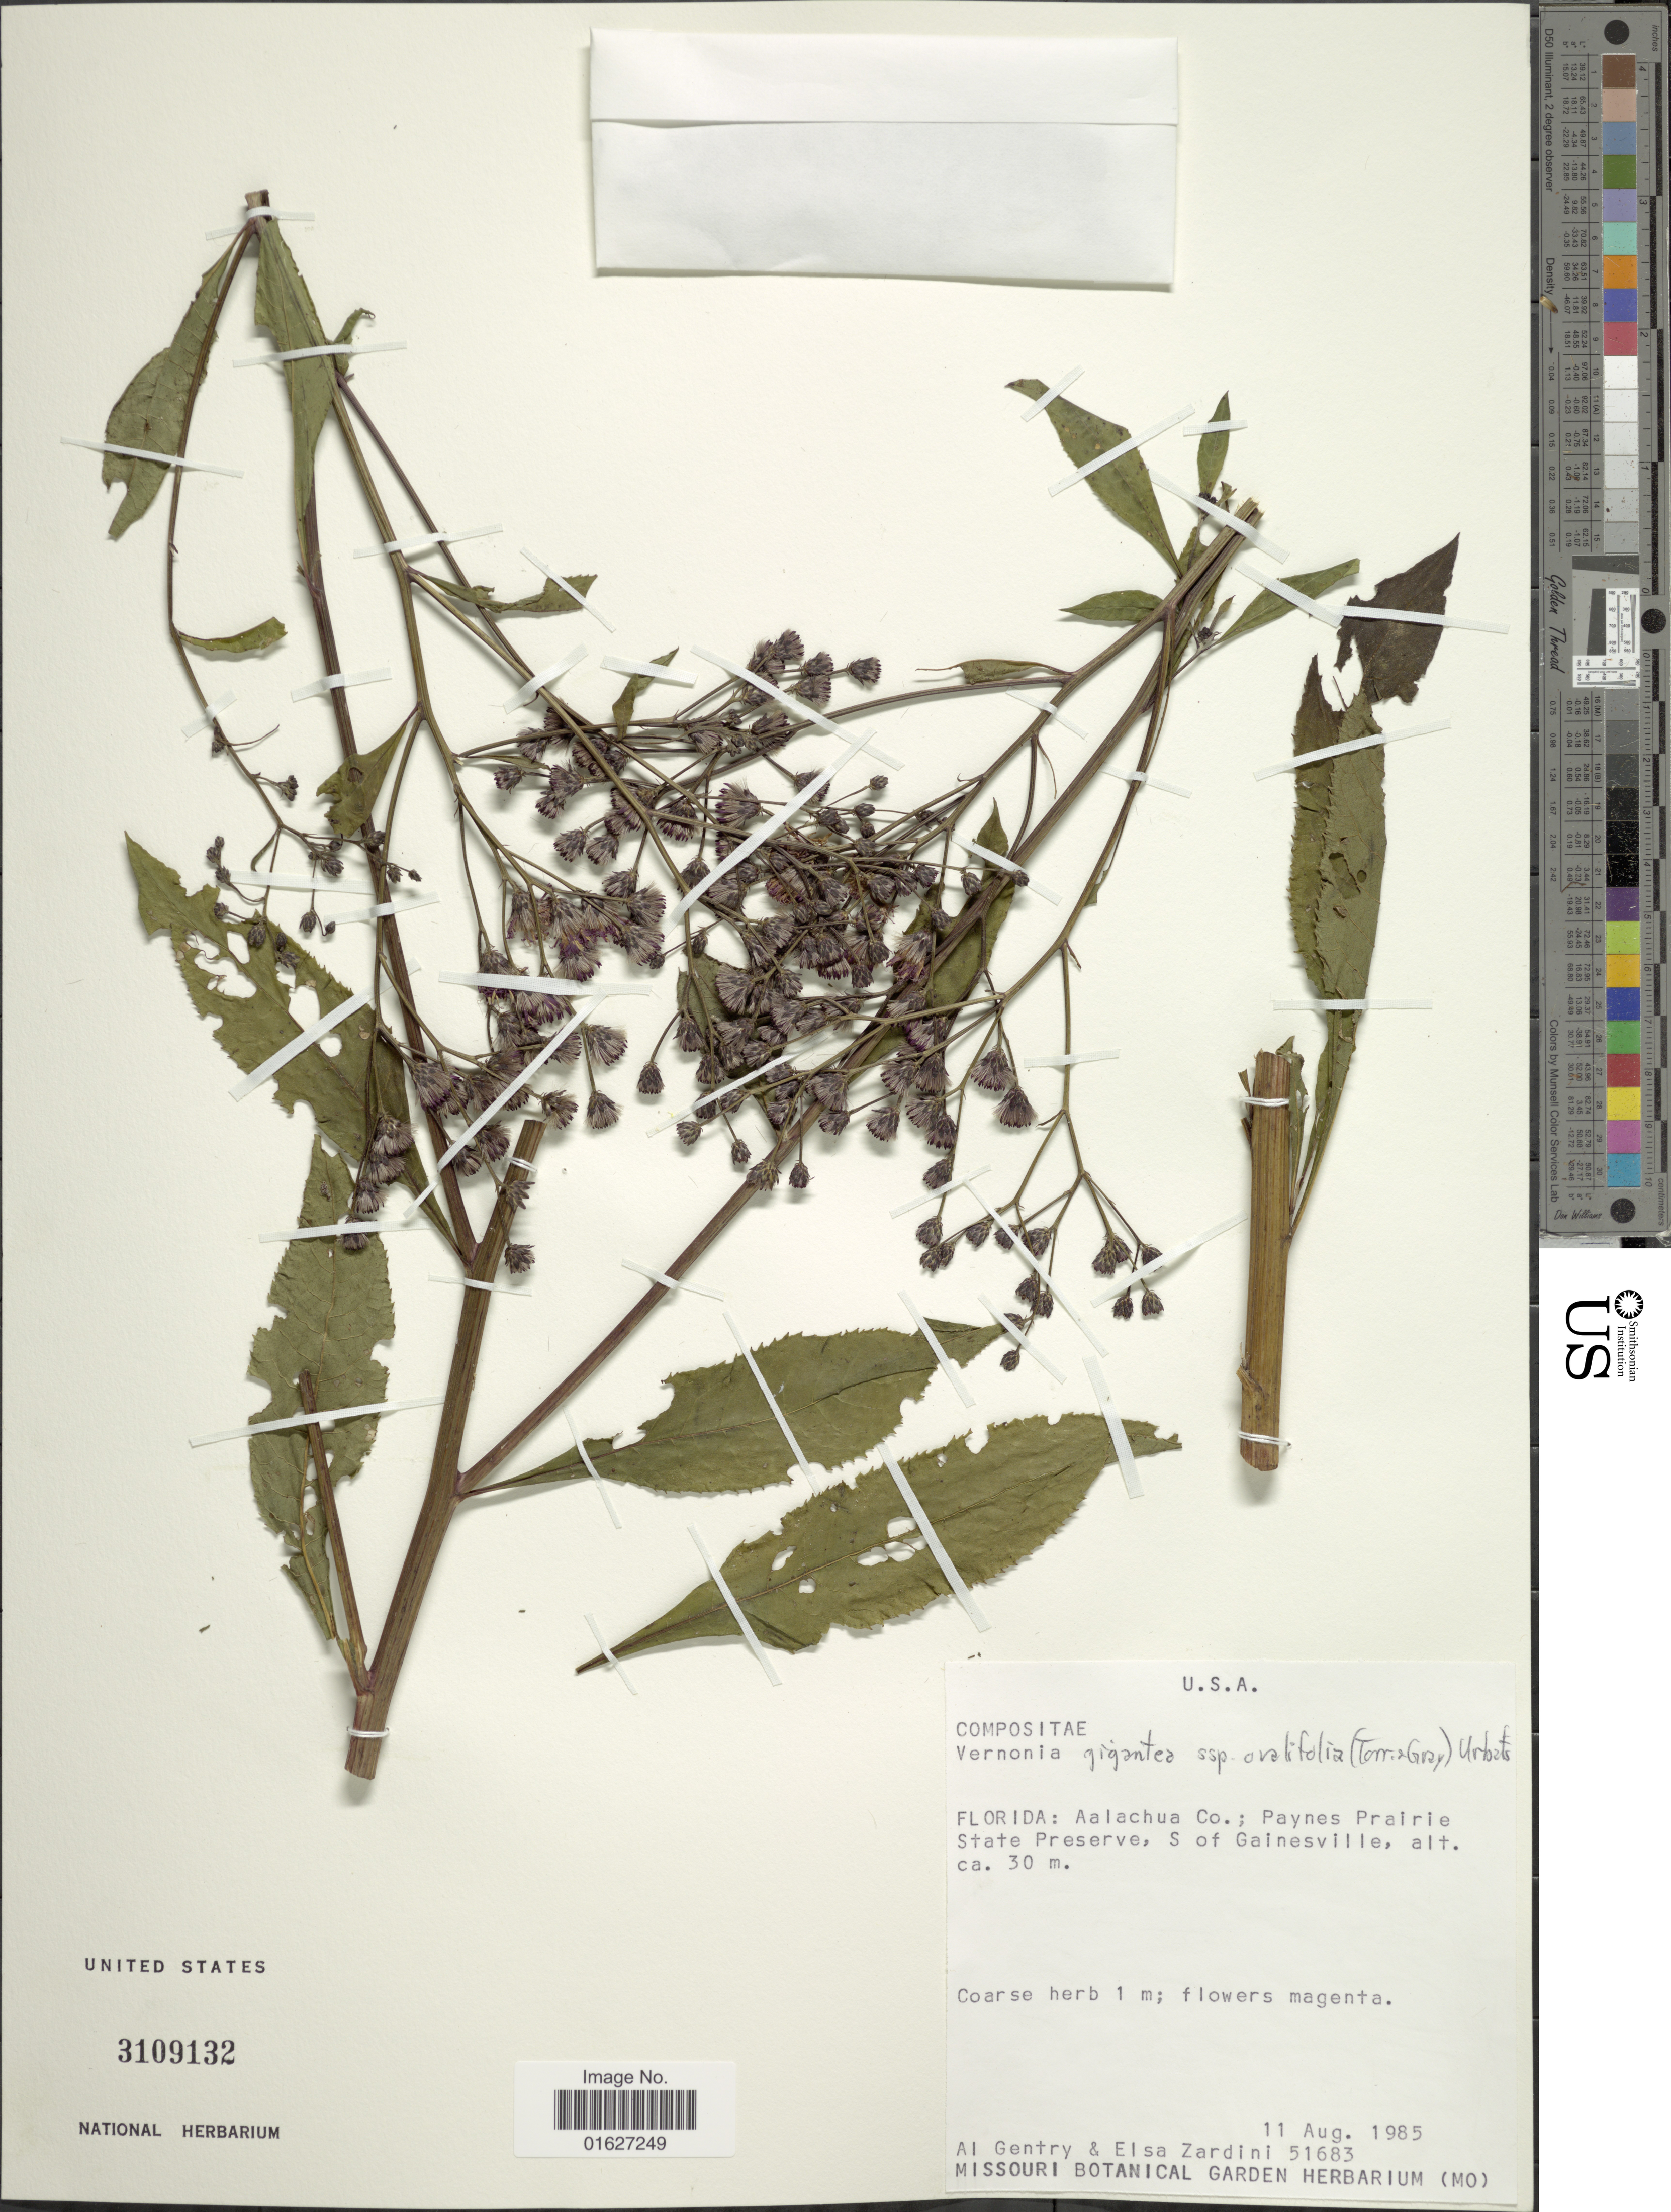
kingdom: Plantae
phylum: Tracheophyta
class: Magnoliopsida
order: Asterales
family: Asteraceae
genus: Vernonia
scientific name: Vernonia gigantea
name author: (Walter) Trel.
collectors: A. Gentry & E. M. Zardini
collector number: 51683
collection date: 1985-08-11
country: United States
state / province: Florida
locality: U.S.A. Florida: Aalachua Co.; Paynes Prairie State Preserve, S of Gainesville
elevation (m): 30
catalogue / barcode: US 3109132